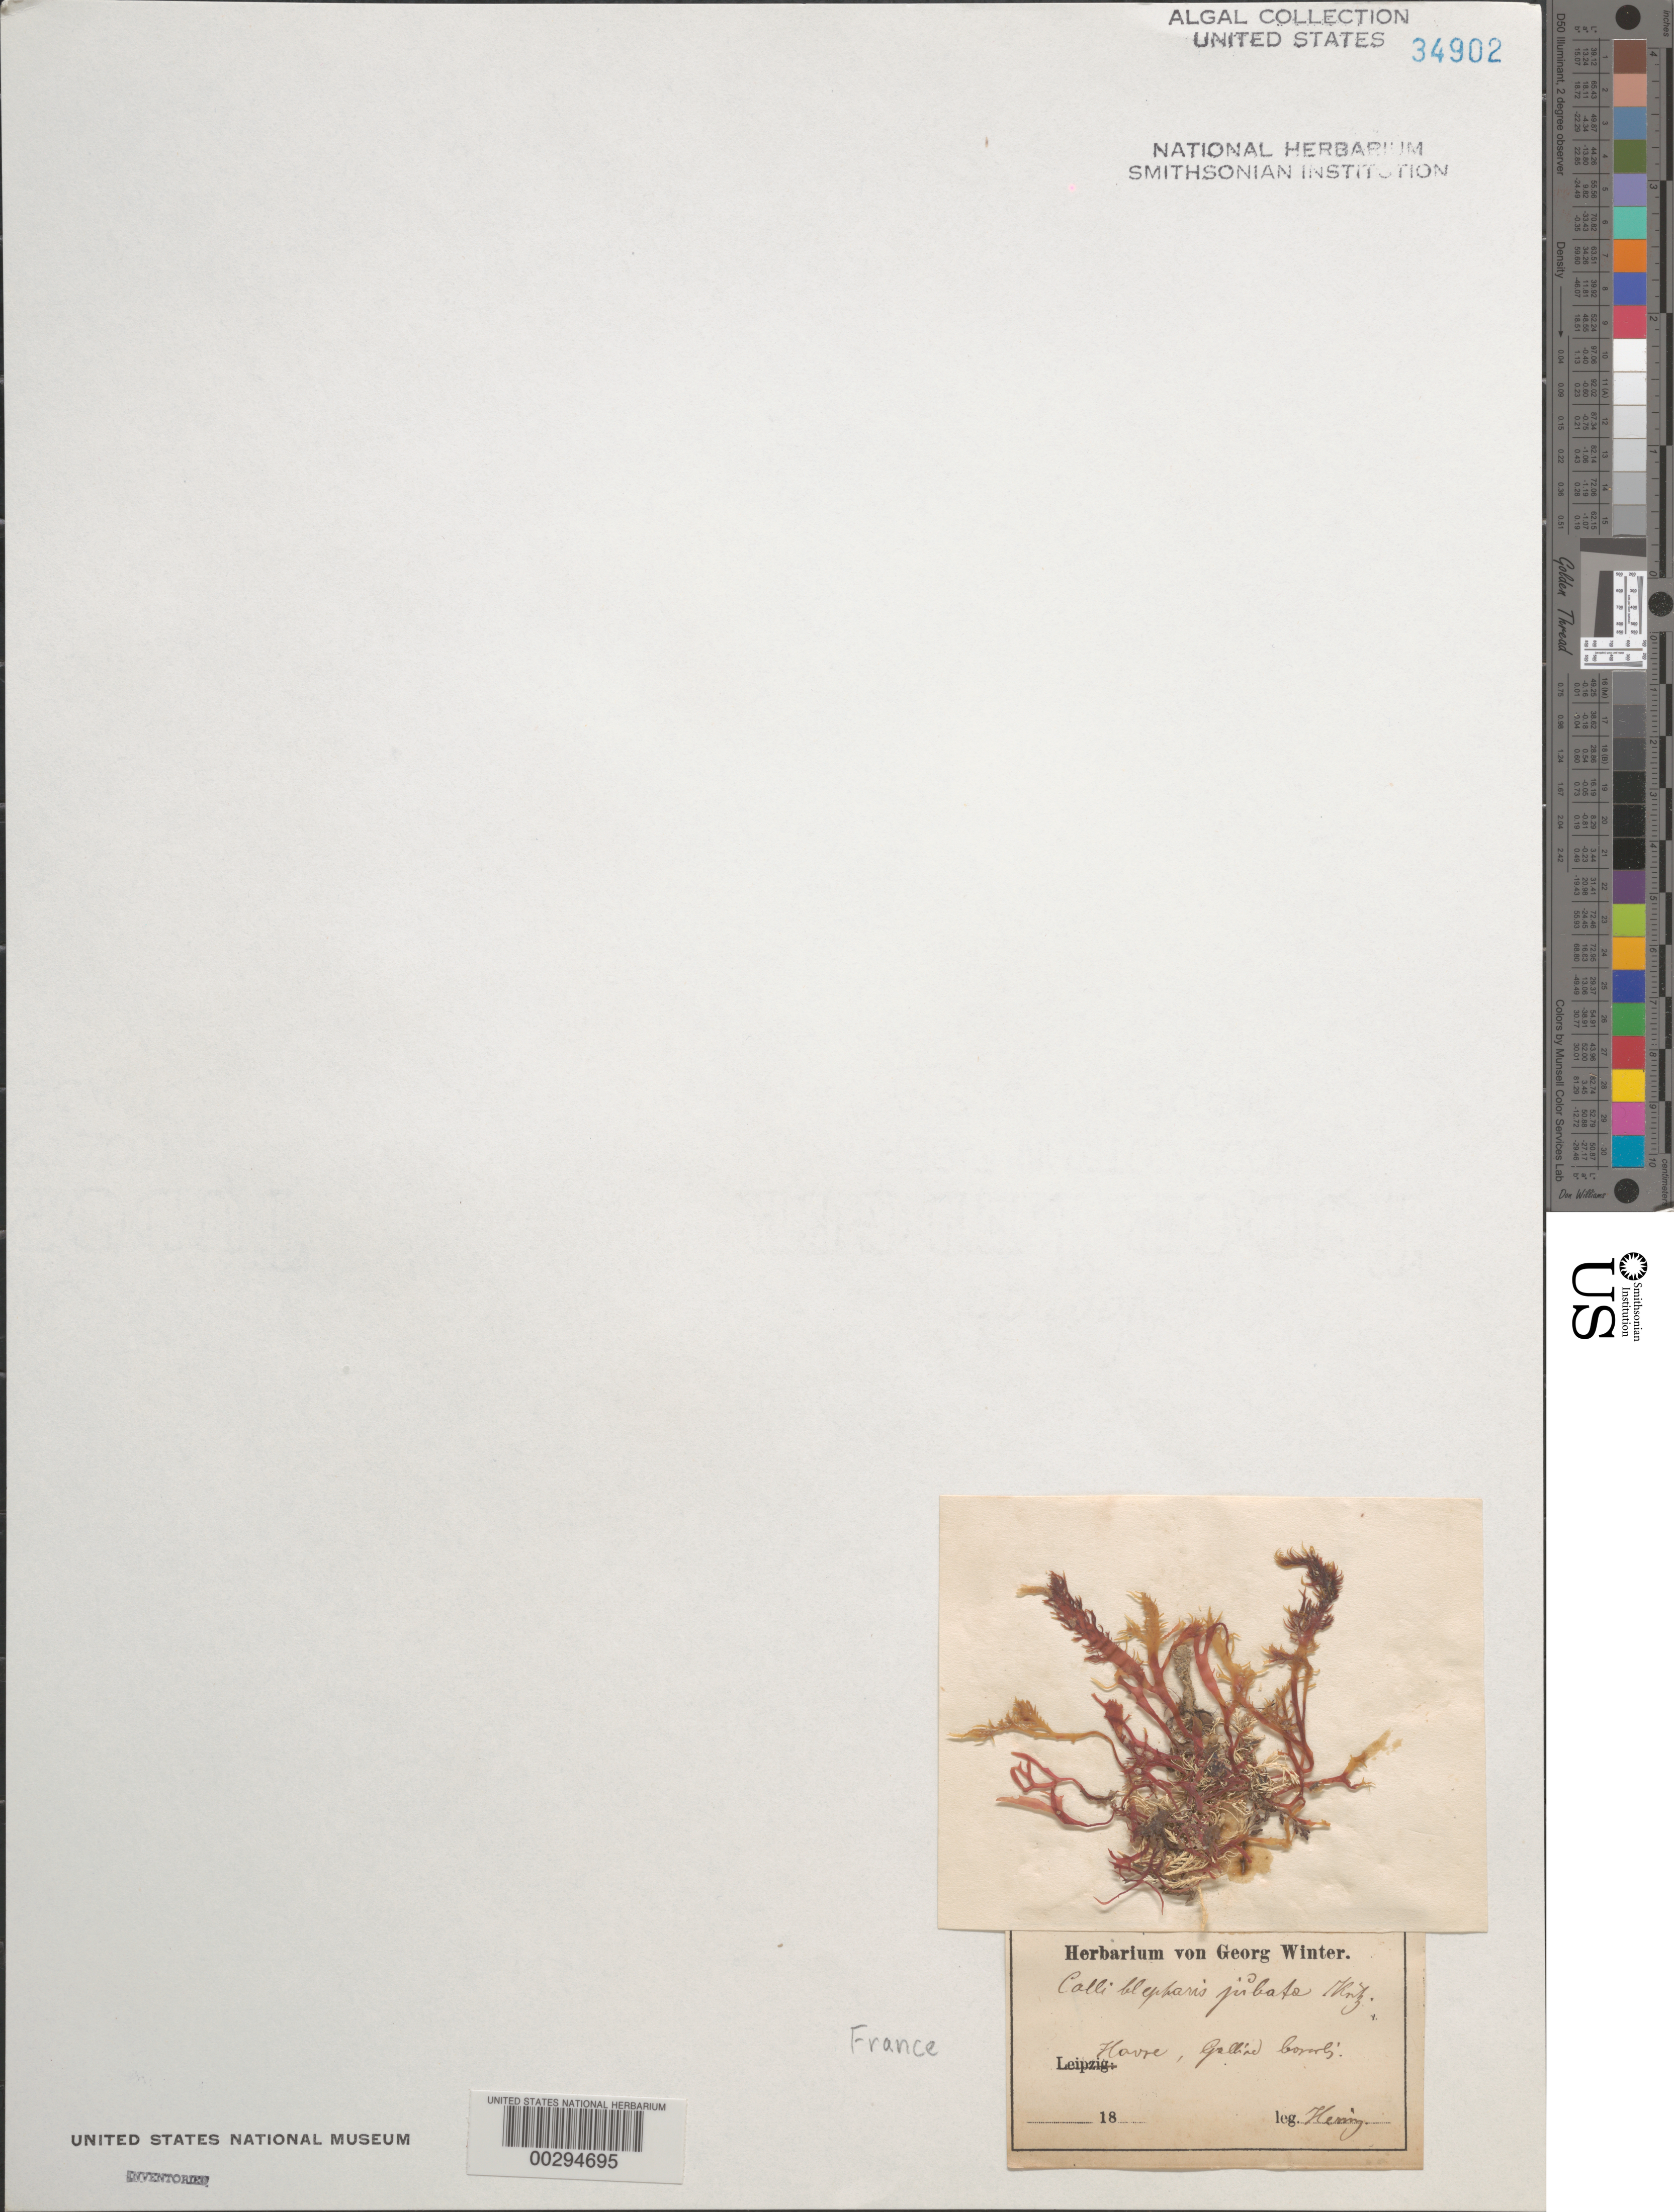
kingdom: Plantae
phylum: Rhodophyta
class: Florideophyceae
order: Gigartinales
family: Cystocloniaceae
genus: Calliblepharis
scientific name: Calliblepharis jubata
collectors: -. Henig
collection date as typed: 18--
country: France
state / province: Normandie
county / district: Seine-Maritime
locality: Le Havre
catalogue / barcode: US 34902